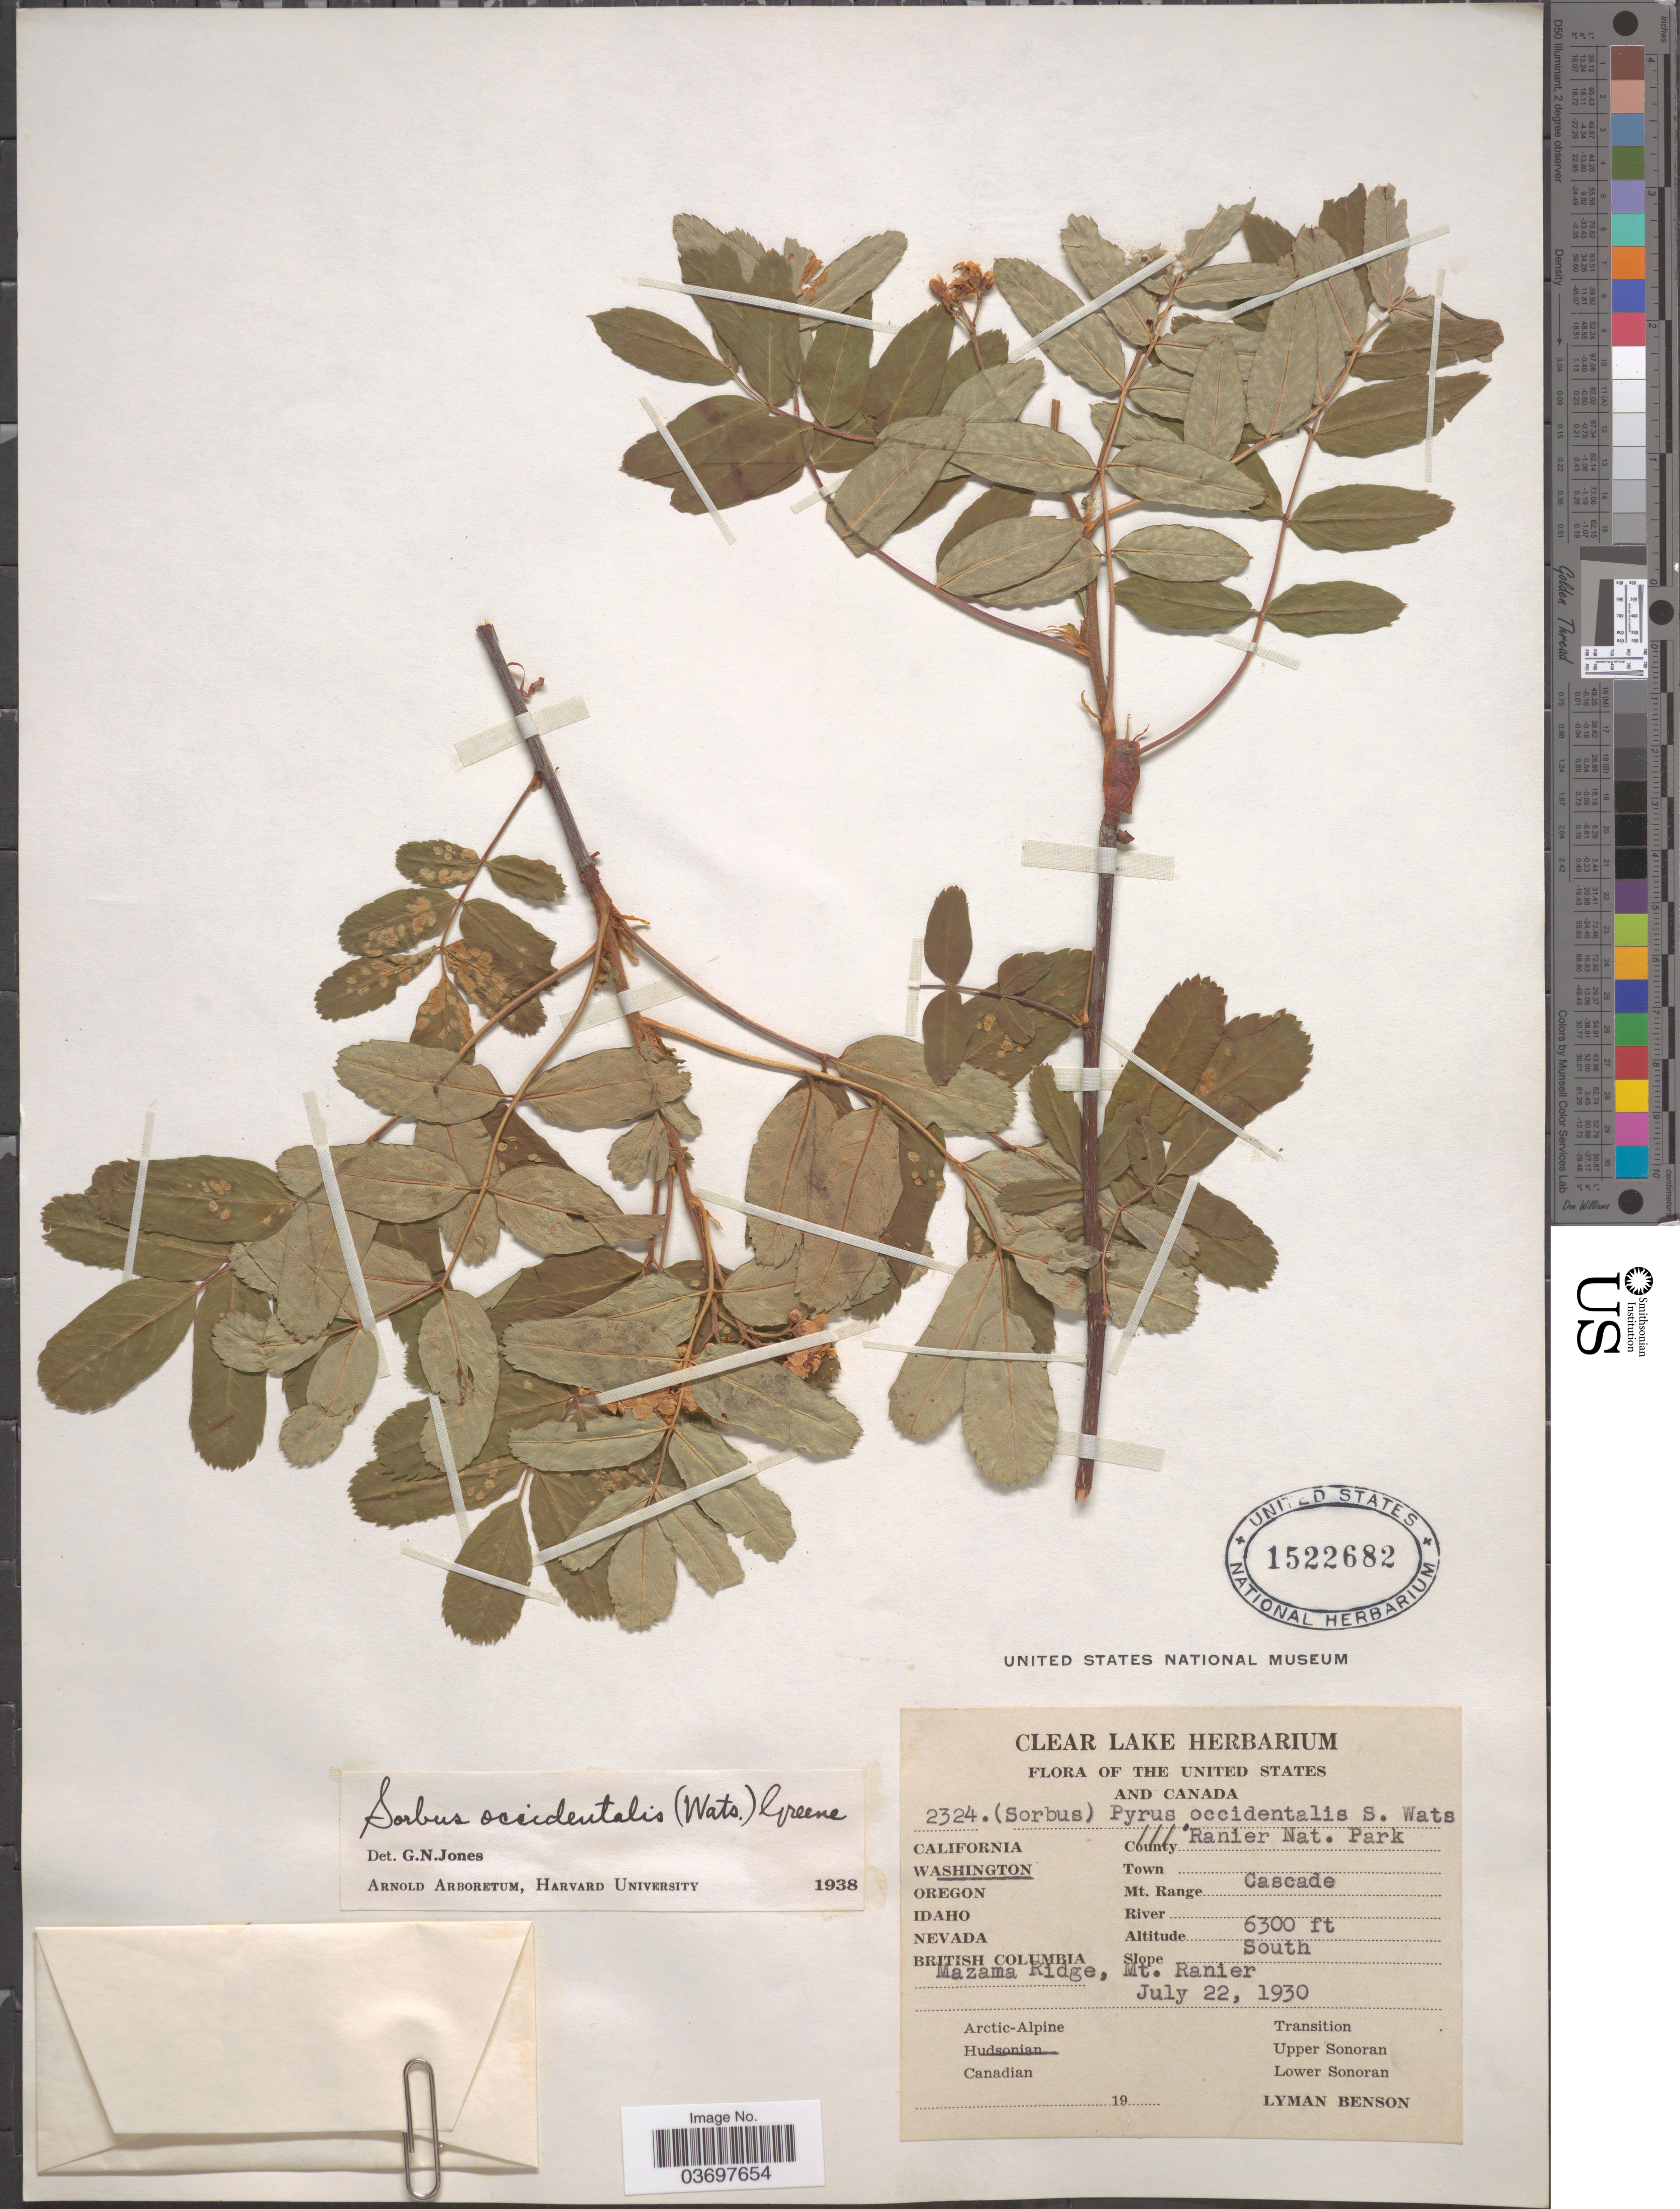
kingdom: Plantae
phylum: Tracheophyta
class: Magnoliopsida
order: Rosales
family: Rosaceae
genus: Sorbus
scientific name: Sorbus pumila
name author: Raf.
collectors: L. D. Benson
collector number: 2324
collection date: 1930-07-22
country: United States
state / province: Washington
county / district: Lewis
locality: Rainier Nat. Park. Mt. Range Cascade. Slope South. Mazama Ridge, Mt. Rainier. Hudsonian.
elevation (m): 1920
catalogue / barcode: US 1522682